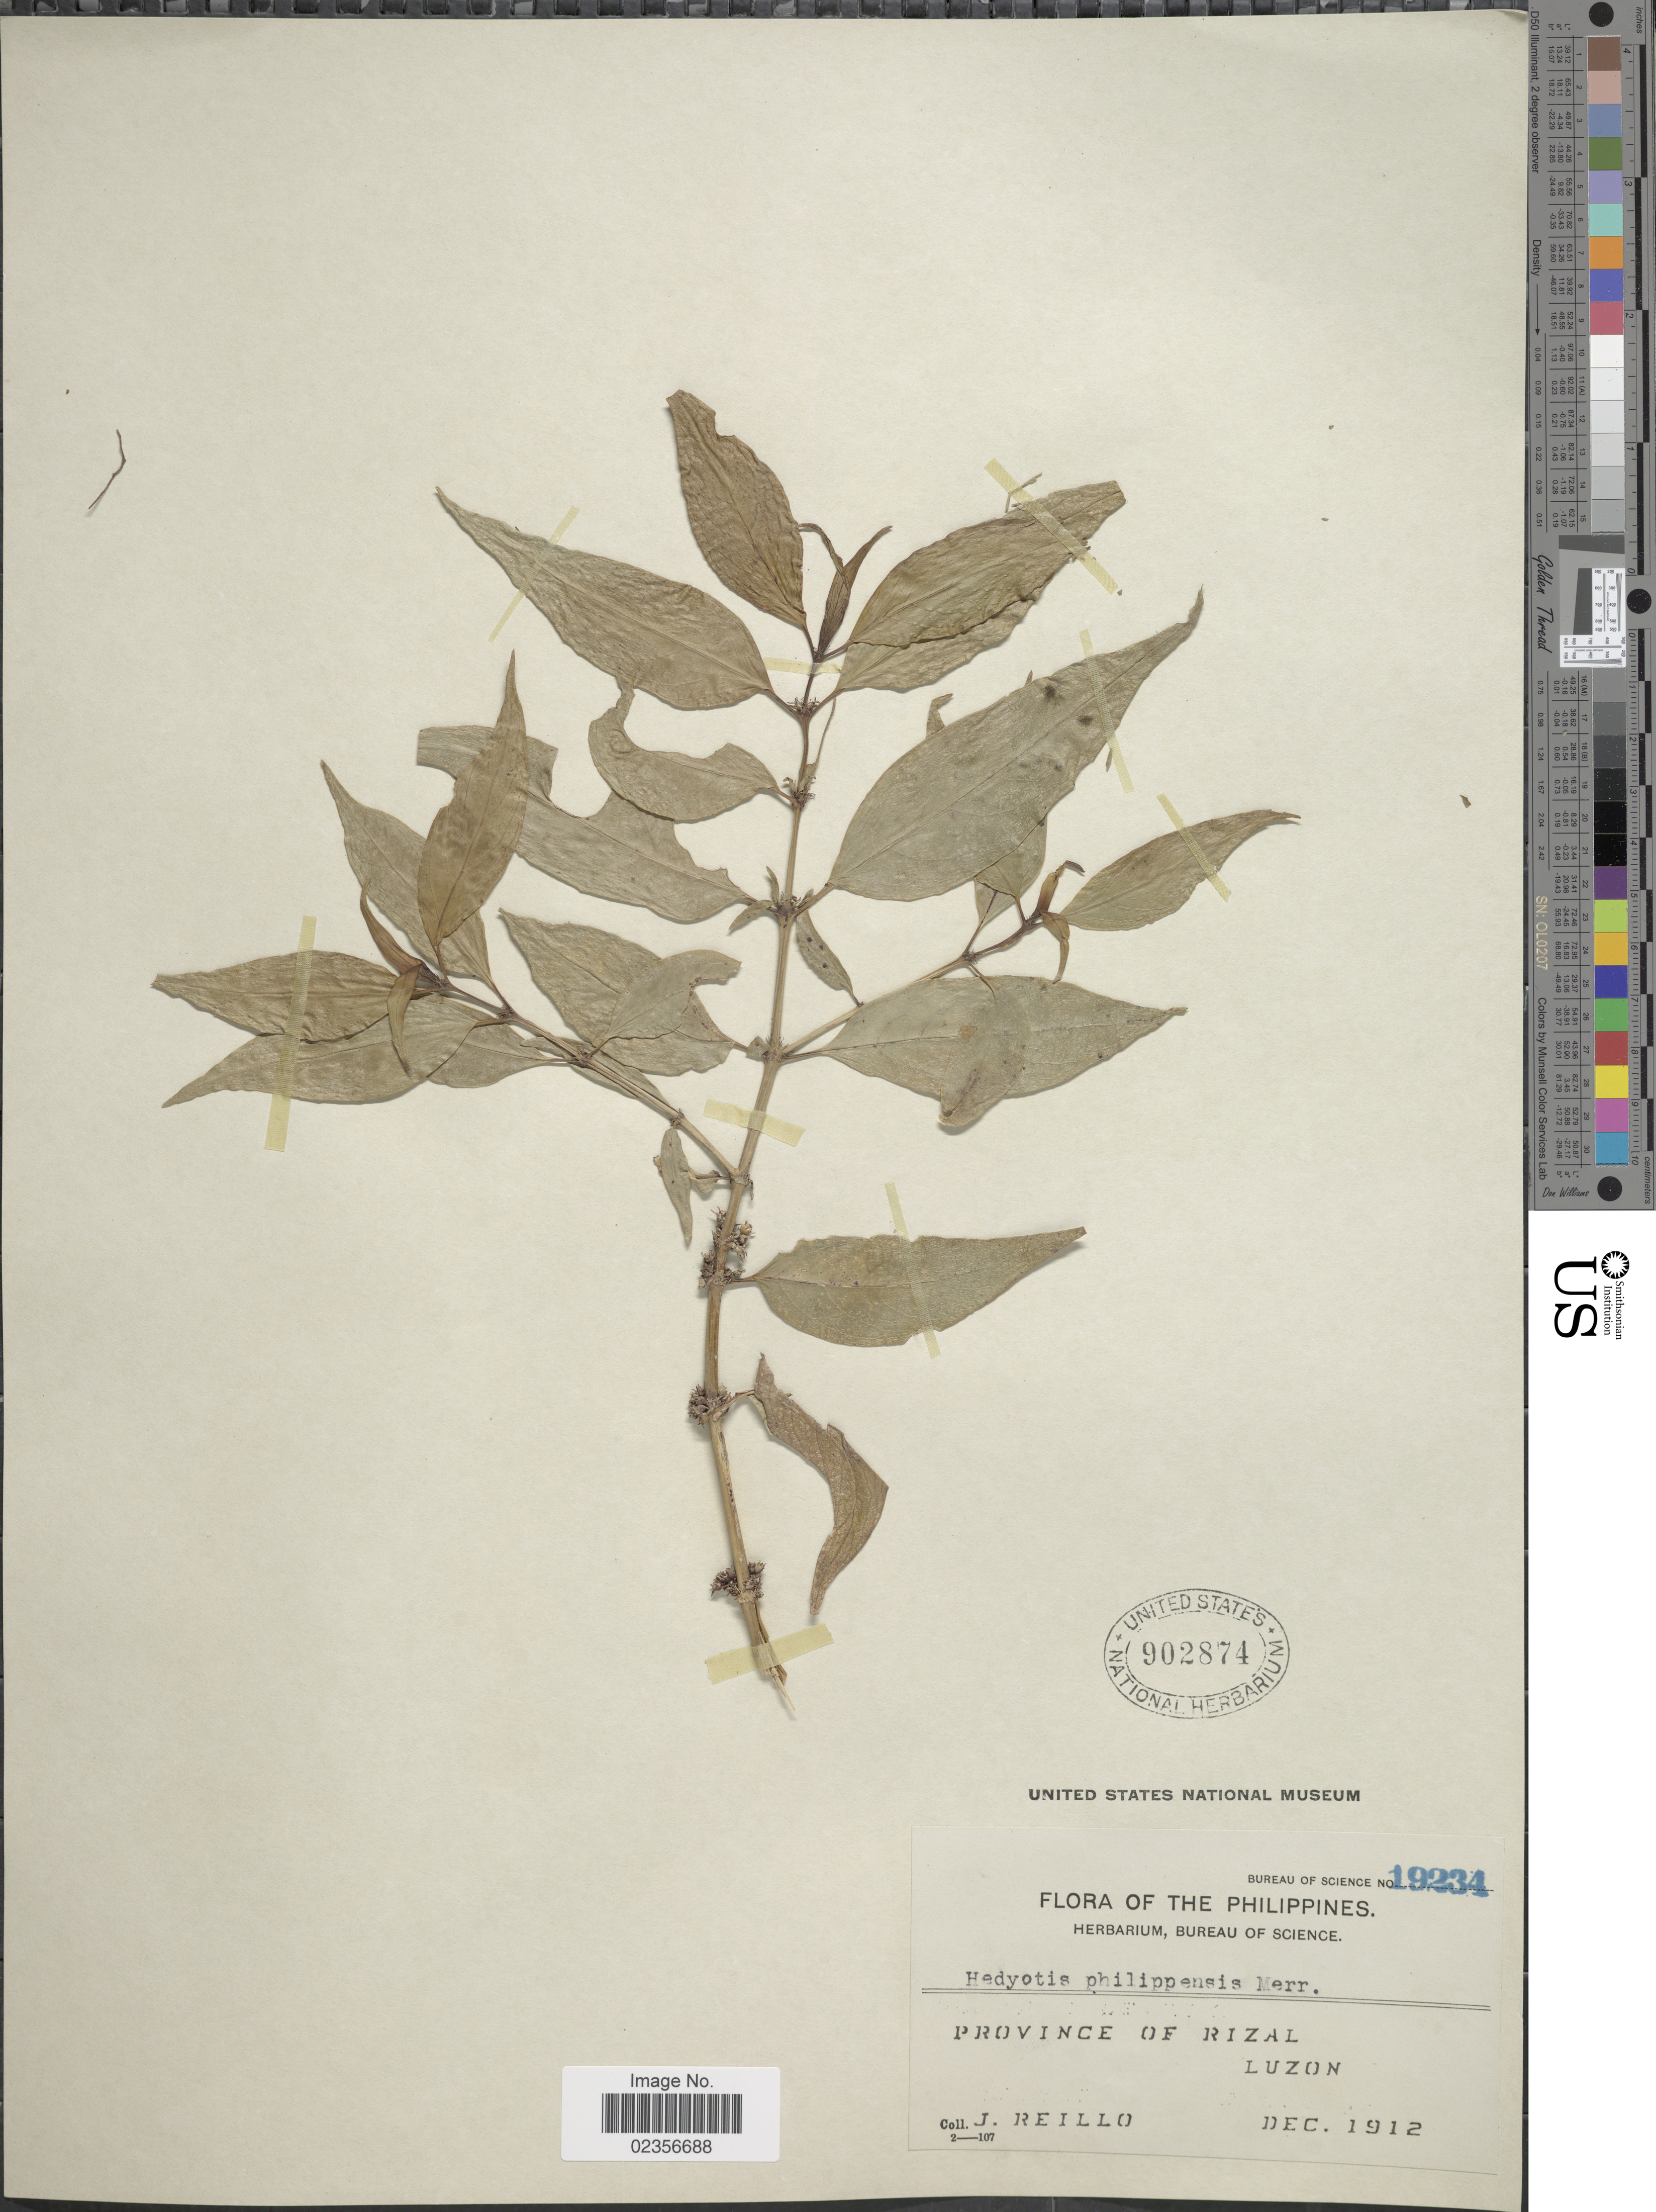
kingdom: Plantae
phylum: Tracheophyta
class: Magnoliopsida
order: Gentianales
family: Rubiaceae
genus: Hedyotis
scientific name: Hedyotis philippensis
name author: (Willd. ex Spreng.) Merr. ex C.B. Rob.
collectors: J. Reillo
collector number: Bureau of Science 19234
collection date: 1912-12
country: Philippines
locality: Province of Rizal Luzon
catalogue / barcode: US 902874